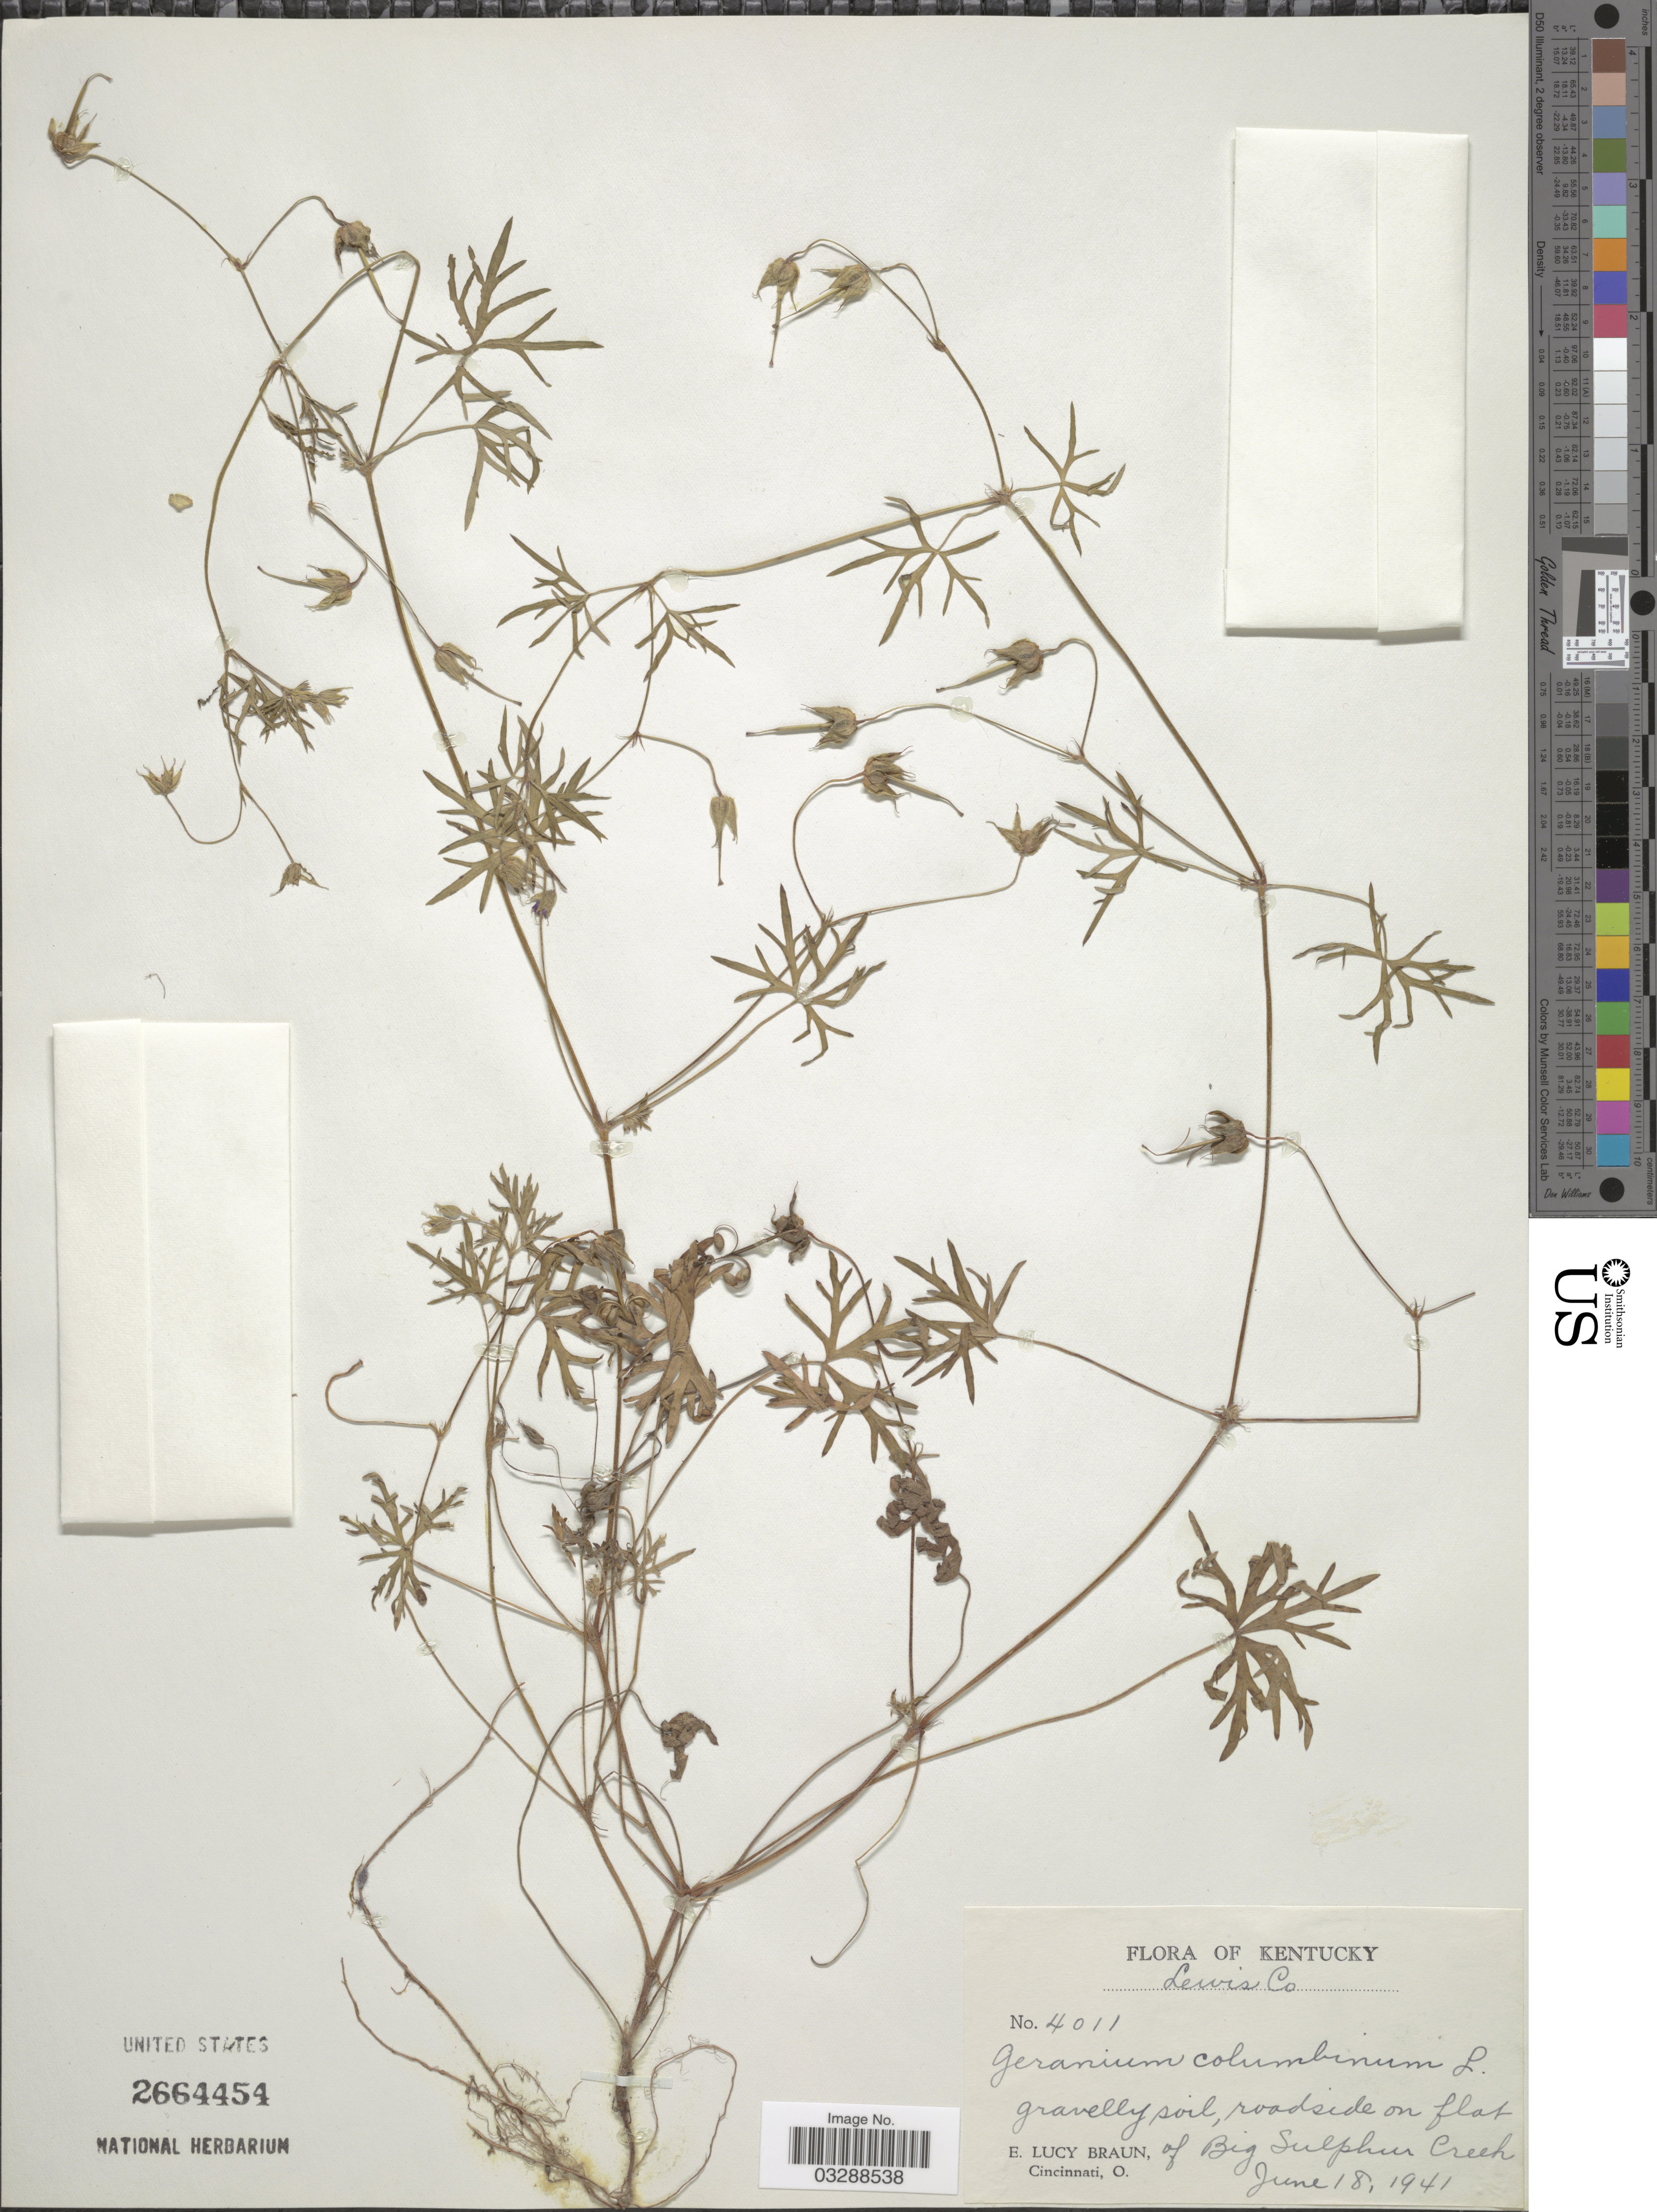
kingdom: Plantae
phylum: Tracheophyta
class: Magnoliopsida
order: Geraniales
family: Geraniaceae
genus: Geranium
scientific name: Geranium columbinum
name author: L.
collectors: E. L. Braun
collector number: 4011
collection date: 1941-06-18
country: United States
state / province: Kentucky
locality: Lewis Co, roadside on flat of Big Sulphur Creek.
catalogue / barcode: US 2664454